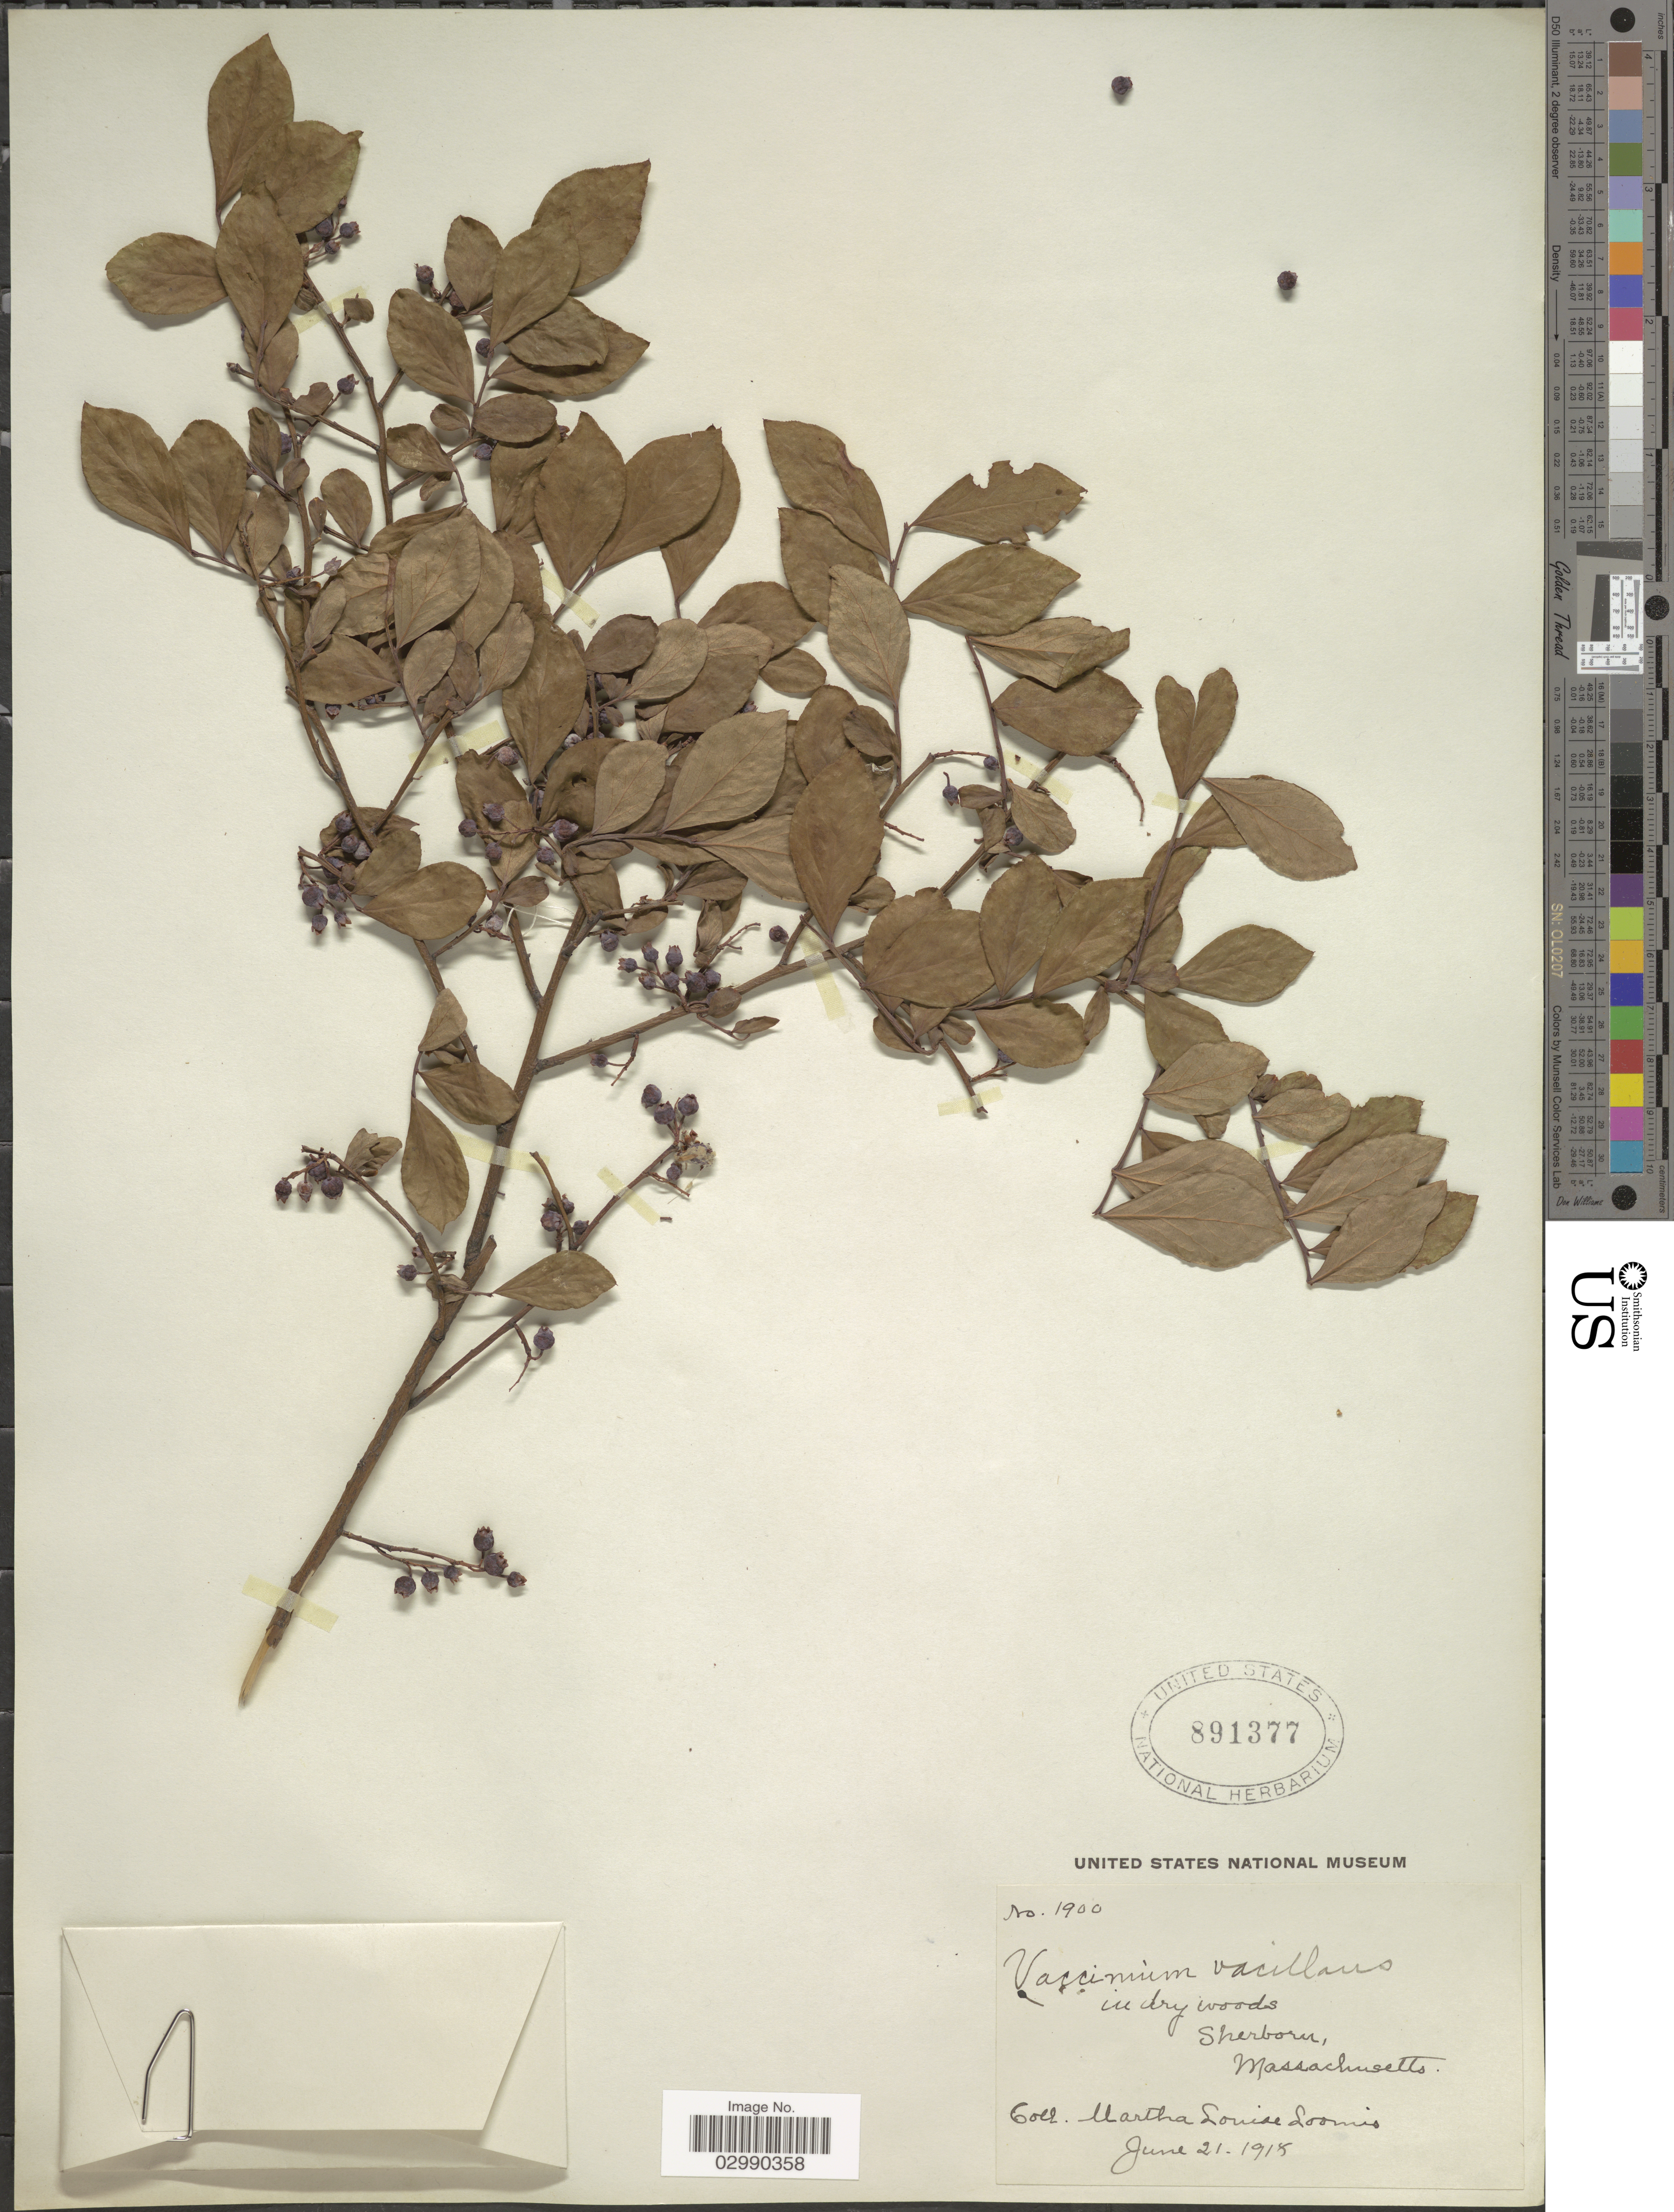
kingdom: Plantae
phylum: Tracheophyta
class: Magnoliopsida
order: Ericales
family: Ericaceae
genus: Vaccinium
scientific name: Vaccinium vacillans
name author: Kalm ex Torr.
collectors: M. L. Loomis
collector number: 1900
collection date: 1918-06-21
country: United States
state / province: Massachusetts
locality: Sherborn.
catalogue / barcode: US 891377